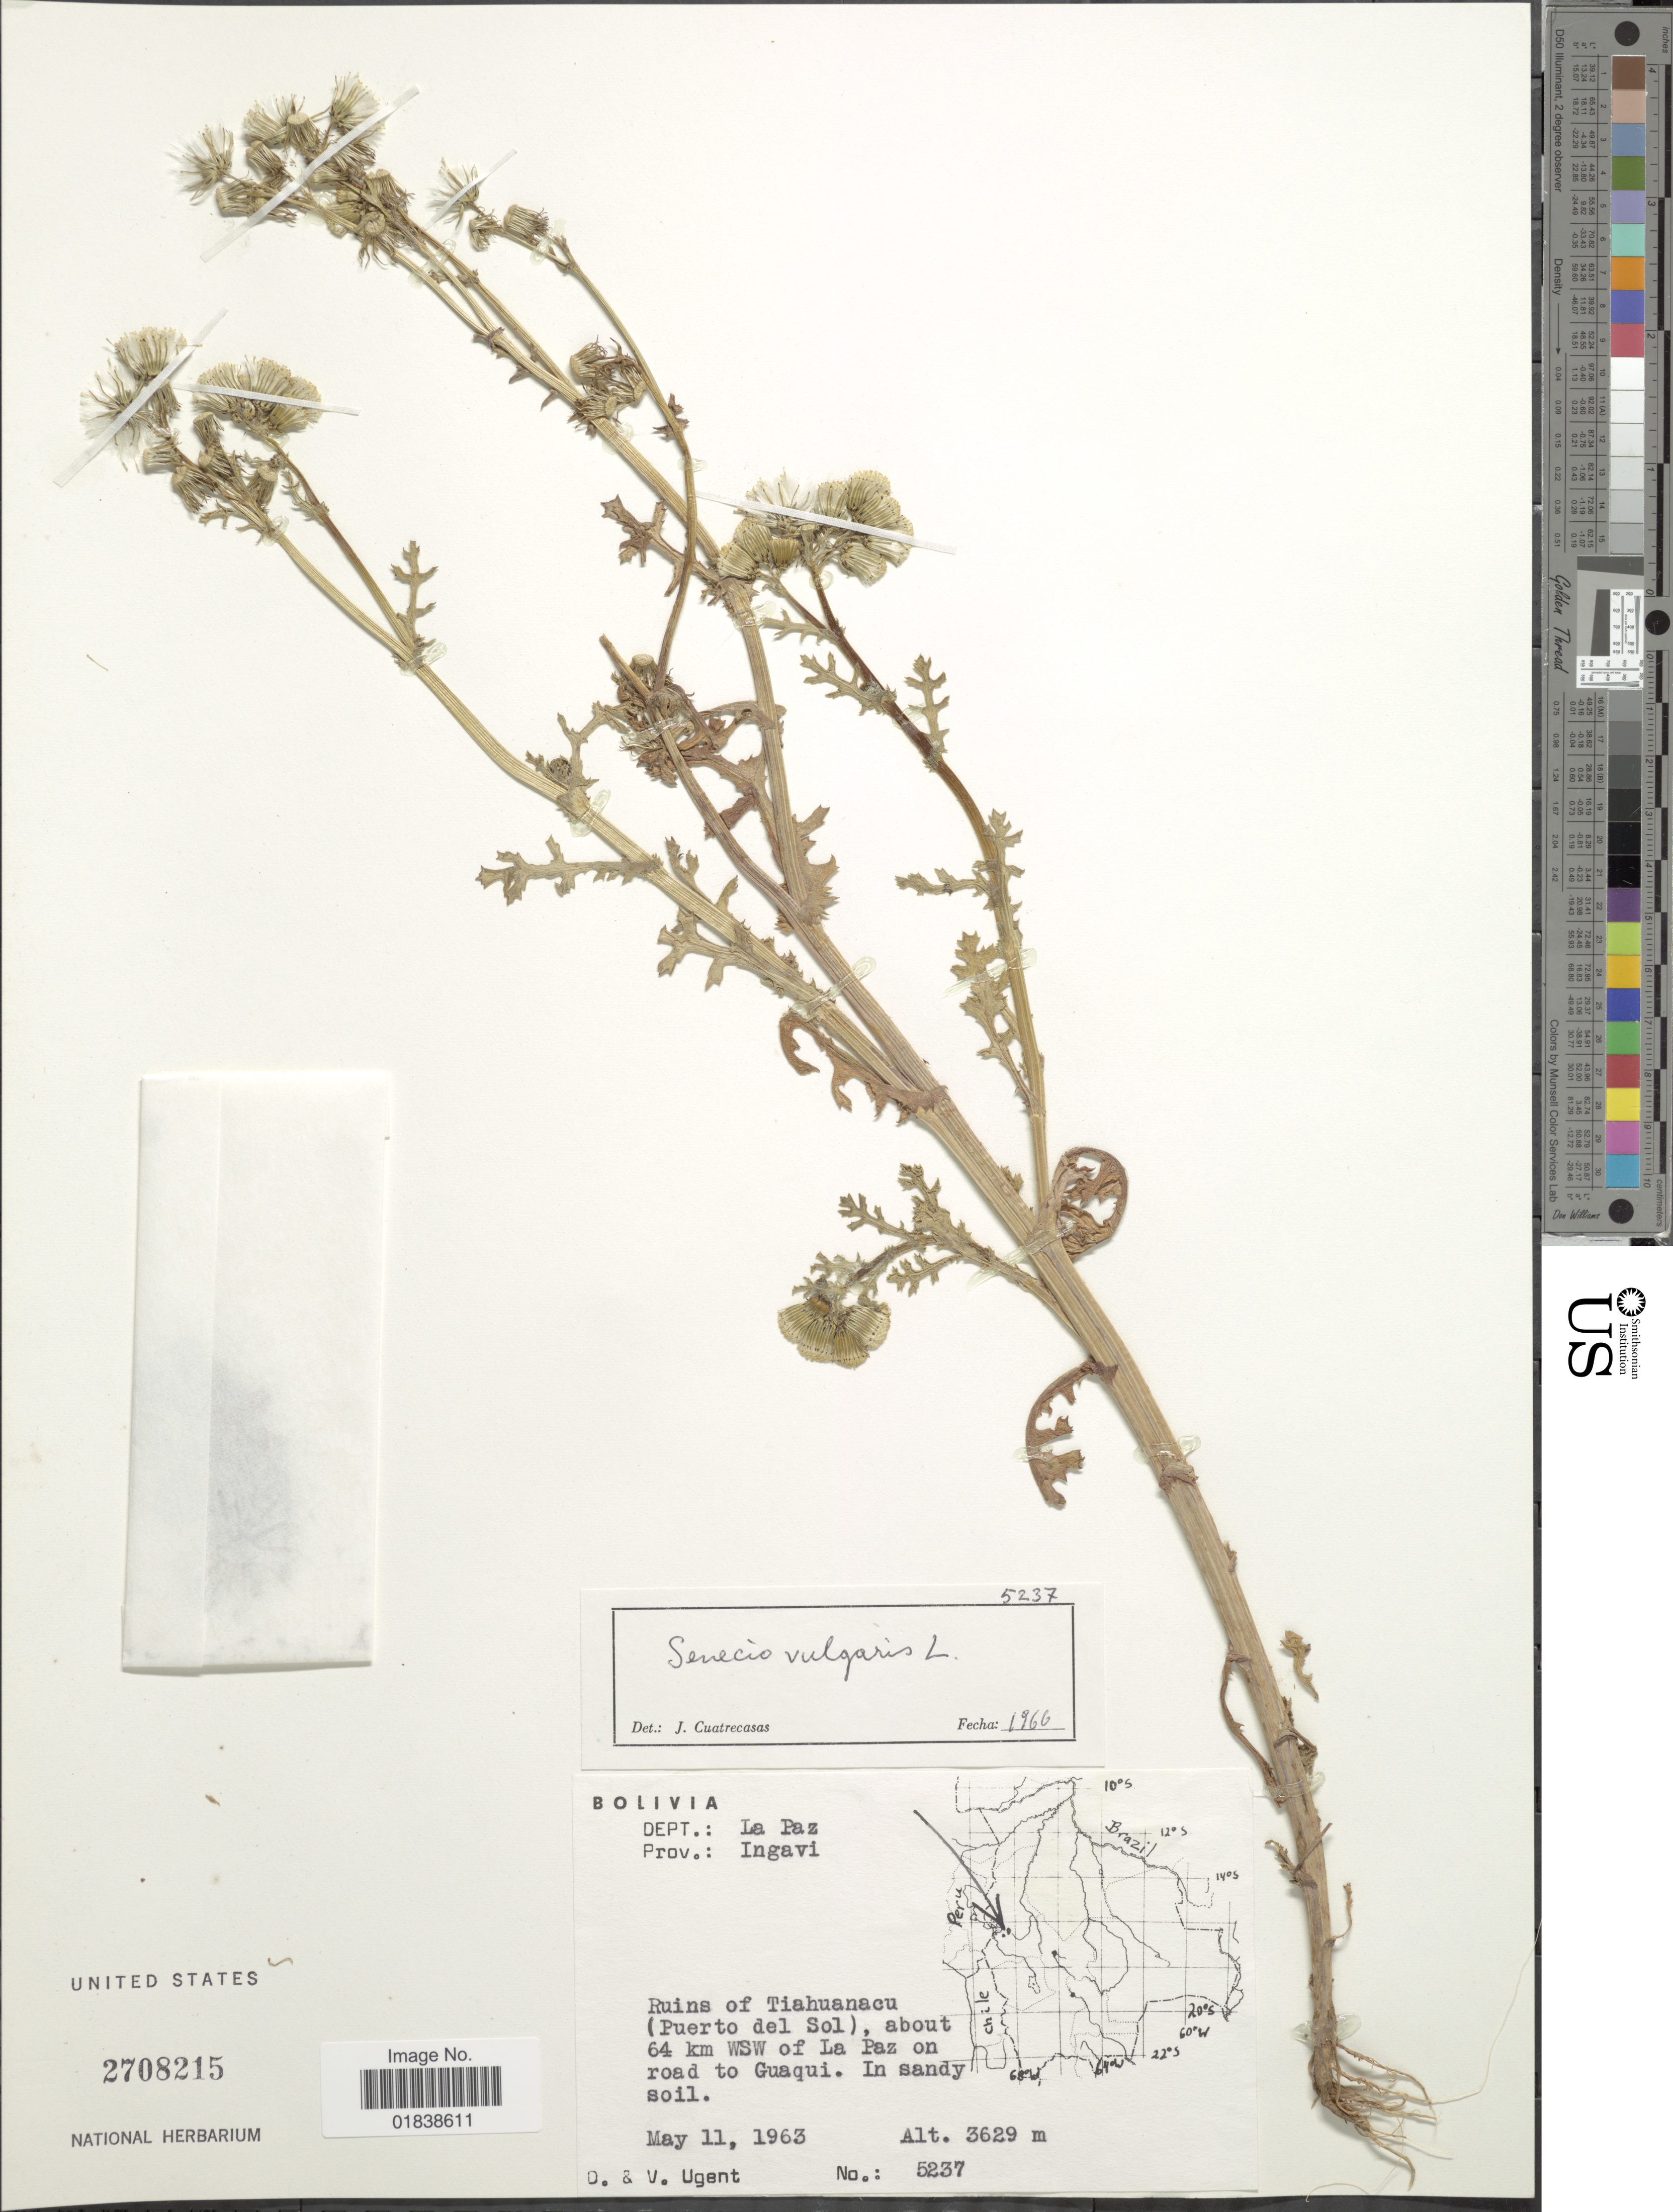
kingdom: Plantae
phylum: Tracheophyta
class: Magnoliopsida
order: Asterales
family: Asteraceae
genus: Senecio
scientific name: Senecio vulgaris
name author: L.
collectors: D. Ugent & V. Ugent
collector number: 5237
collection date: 1963-05-11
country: Bolivia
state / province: La Paz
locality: Prov. Ingavi, ruins of Tiahuanacu (Puerto del Sol), about 64 km WSW of La Paz on road to Guaqui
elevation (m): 3629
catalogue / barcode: US 2708215